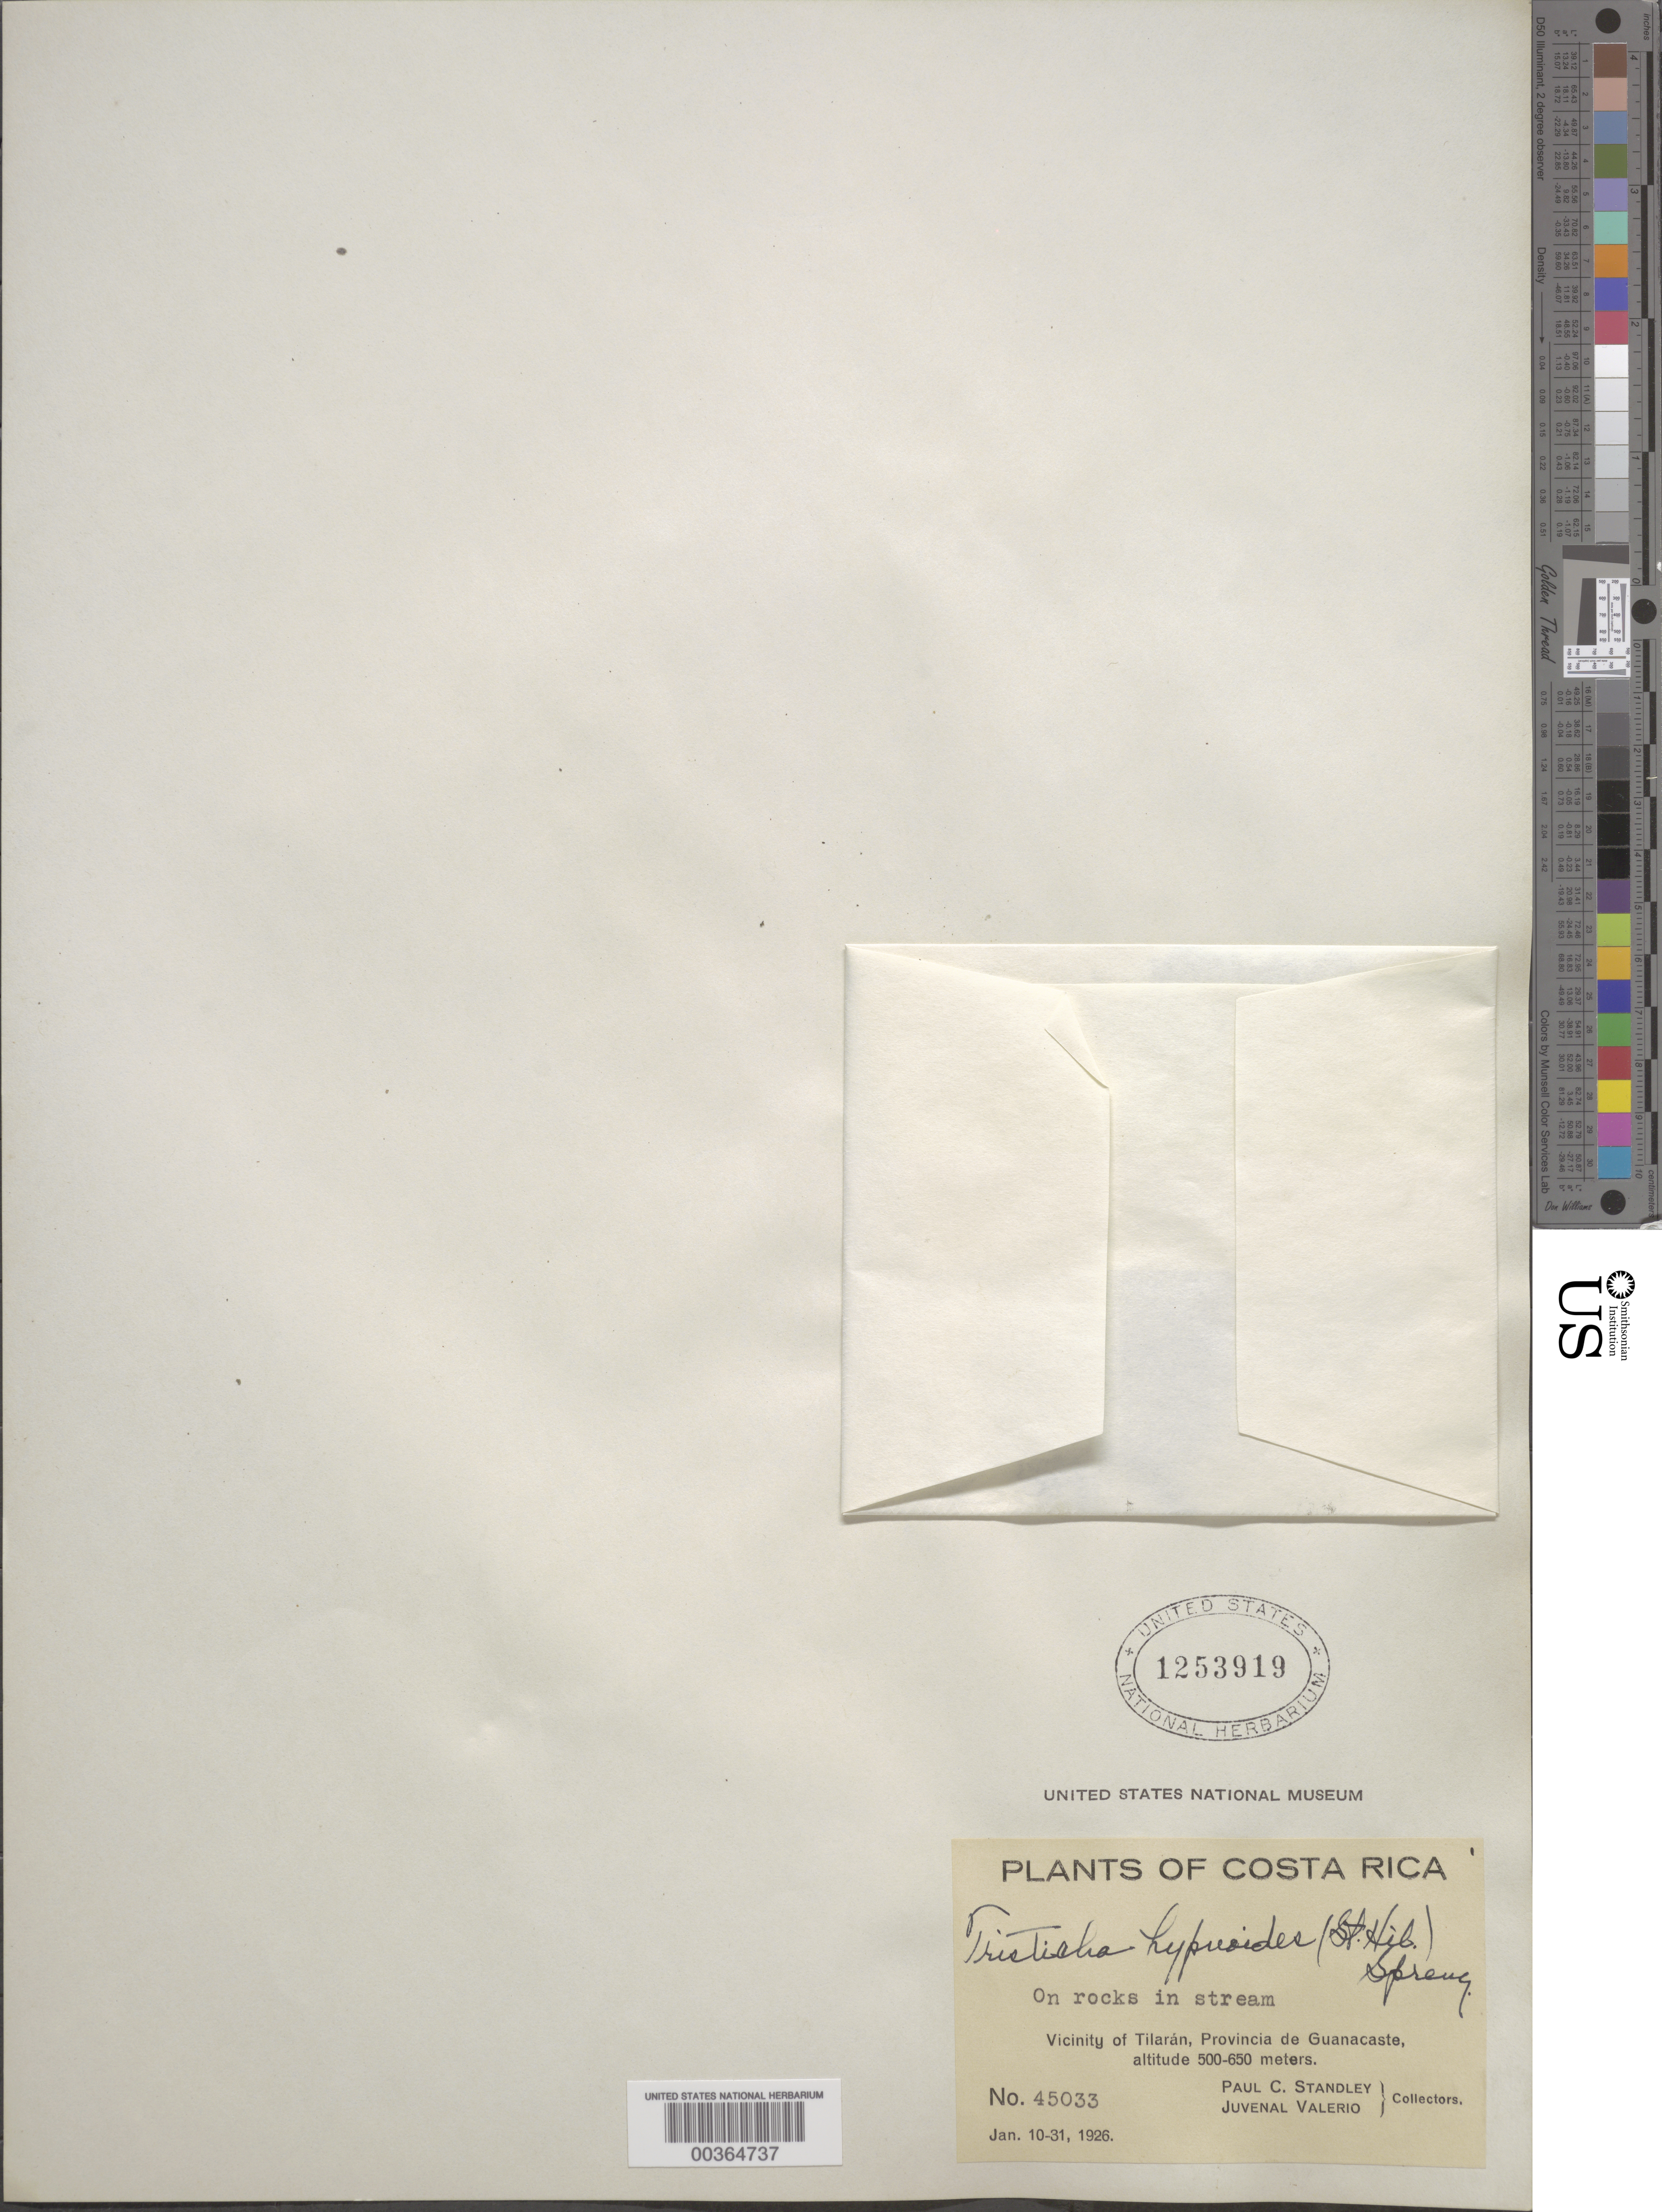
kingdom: Plantae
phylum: Tracheophyta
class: Magnoliopsida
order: Malpighiales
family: Podostemaceae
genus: Tristicha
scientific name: Tristicha trifaria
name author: (Willd.) Spreng.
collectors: P. C. Standley & J. Valerio R.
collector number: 45033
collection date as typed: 10 Jan 1926 to 31 Jan 1926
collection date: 1926-01-10/1926-01-31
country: Costa Rica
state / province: Guanacaste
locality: Vicinity of Tilaran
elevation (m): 500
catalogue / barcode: US 1253919